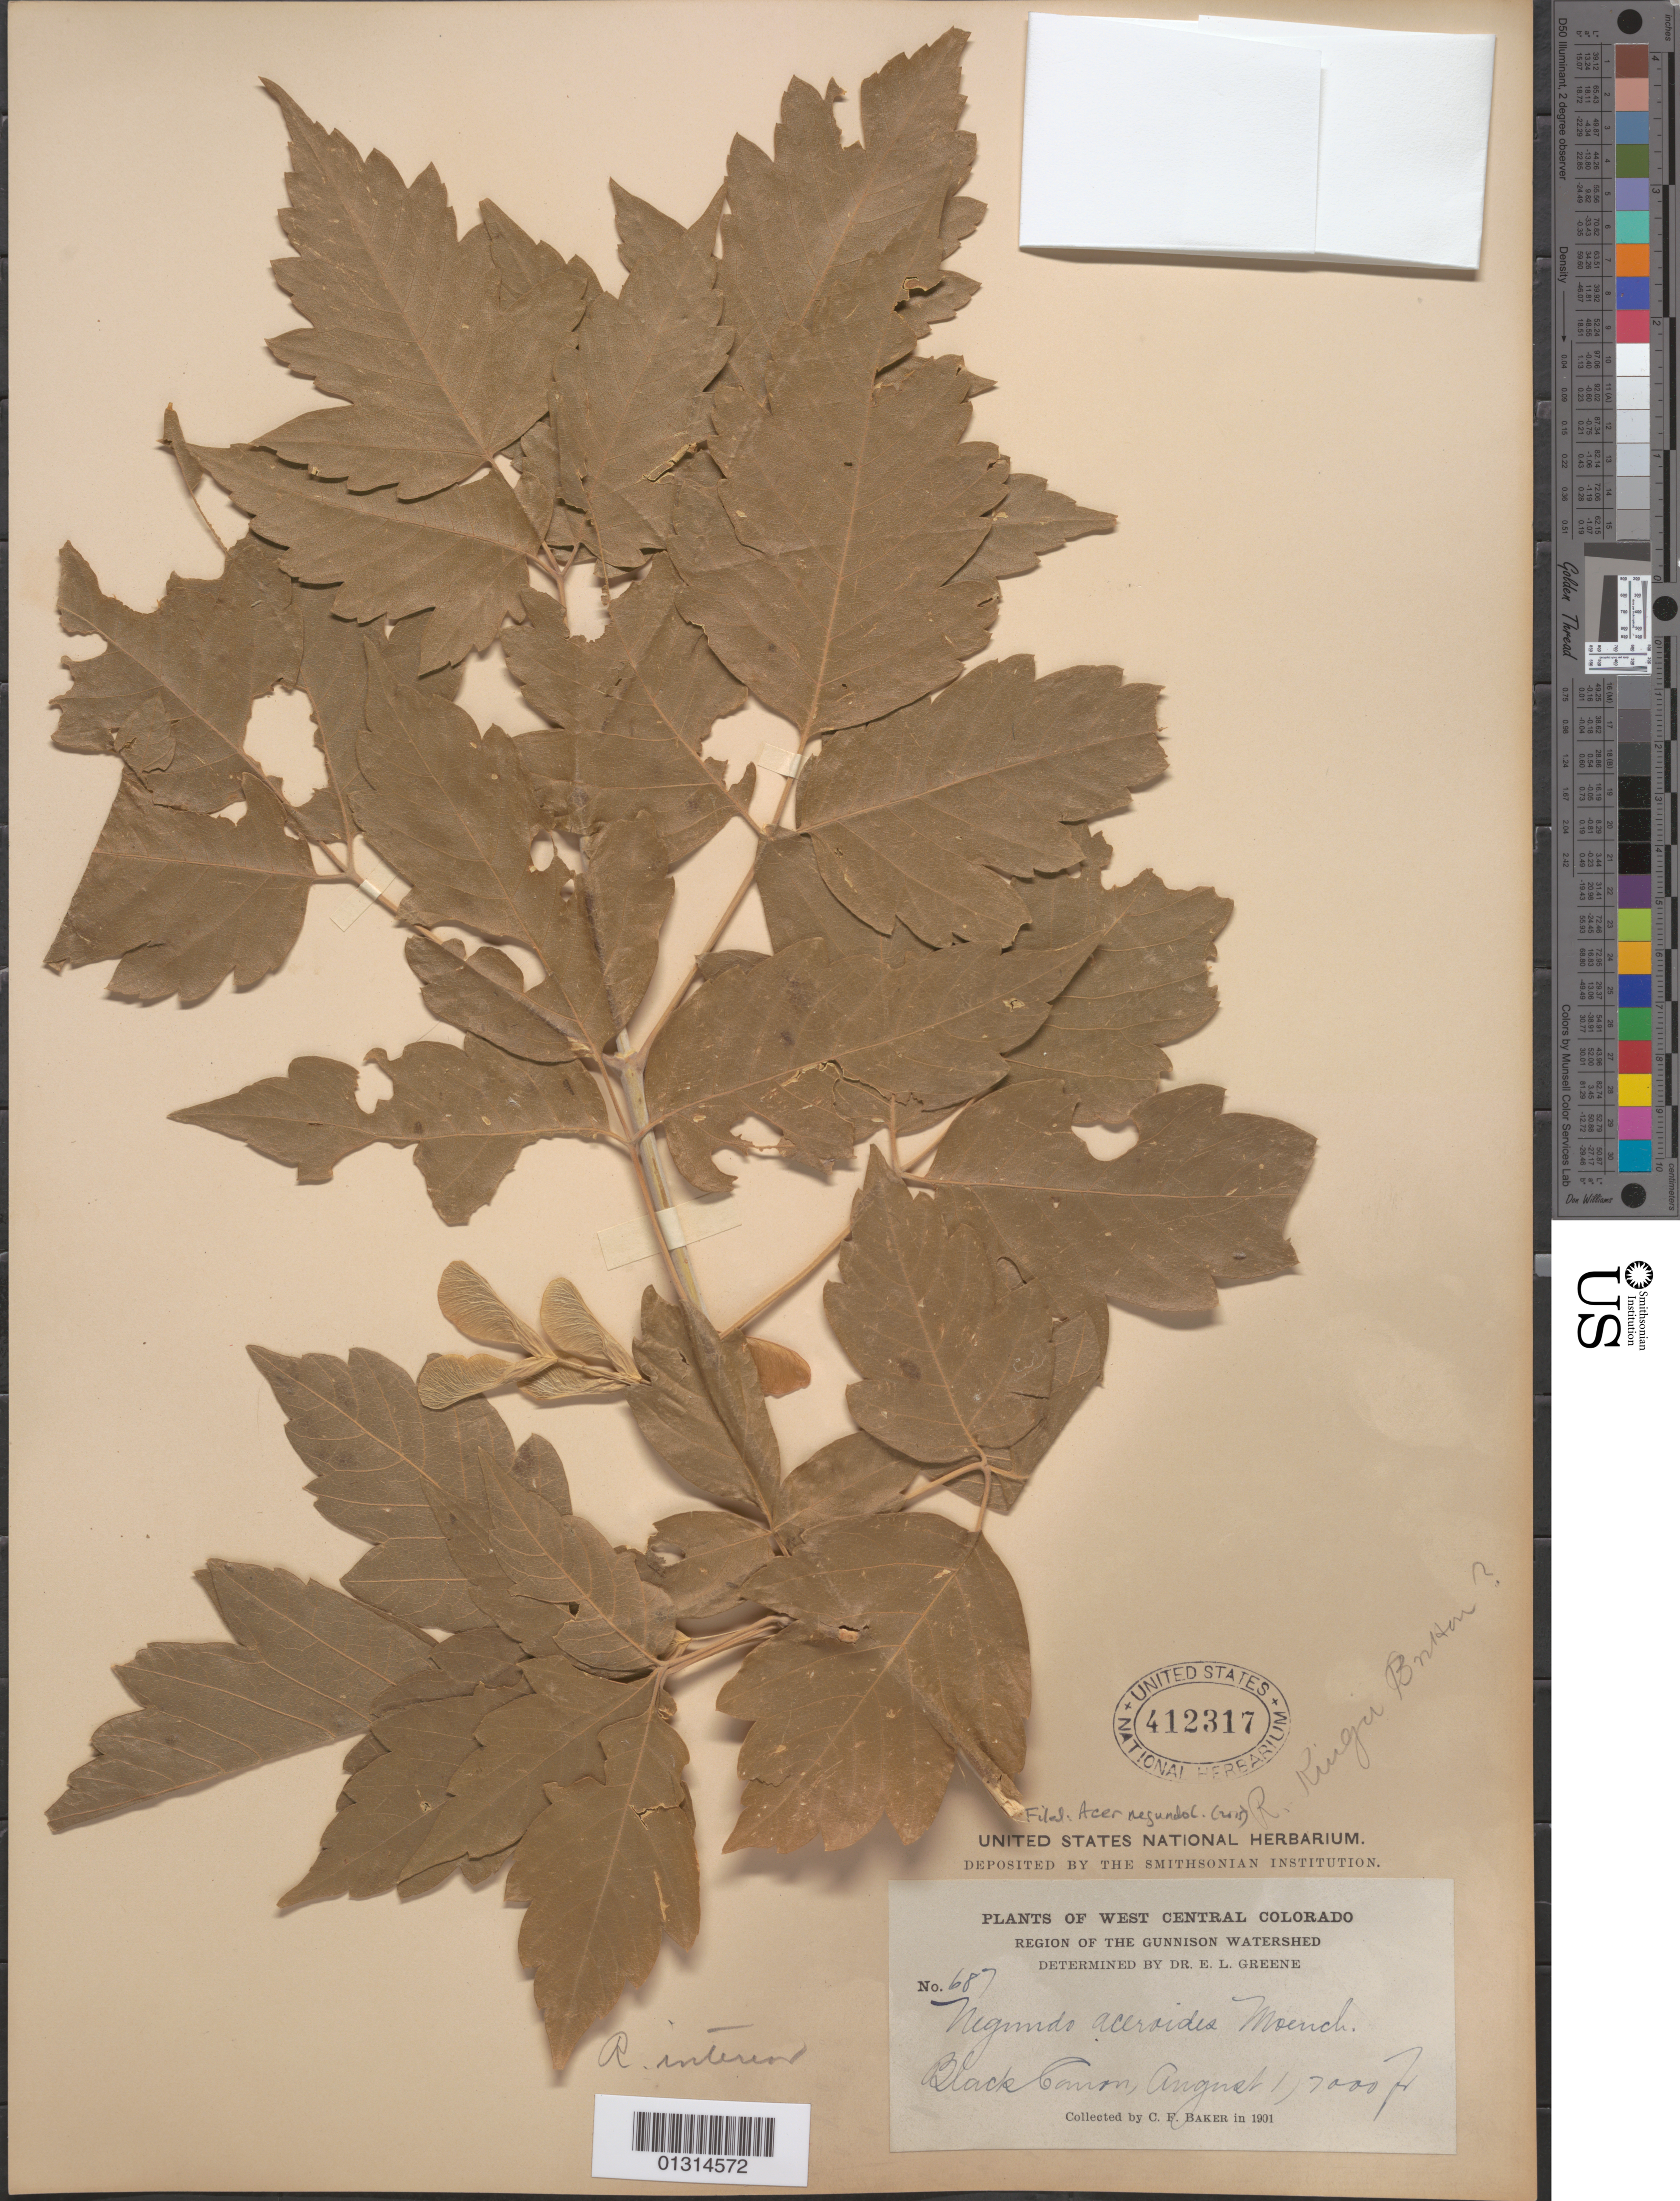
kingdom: Plantae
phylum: Tracheophyta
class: Magnoliopsida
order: Sapindales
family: Sapindaceae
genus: Acer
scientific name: Acer negundo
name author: L.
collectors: C. F. Baker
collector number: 687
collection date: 1901-08-01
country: United States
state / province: Colorado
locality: Region of the Gunnison Watershed, Black Canon.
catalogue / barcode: US 412317